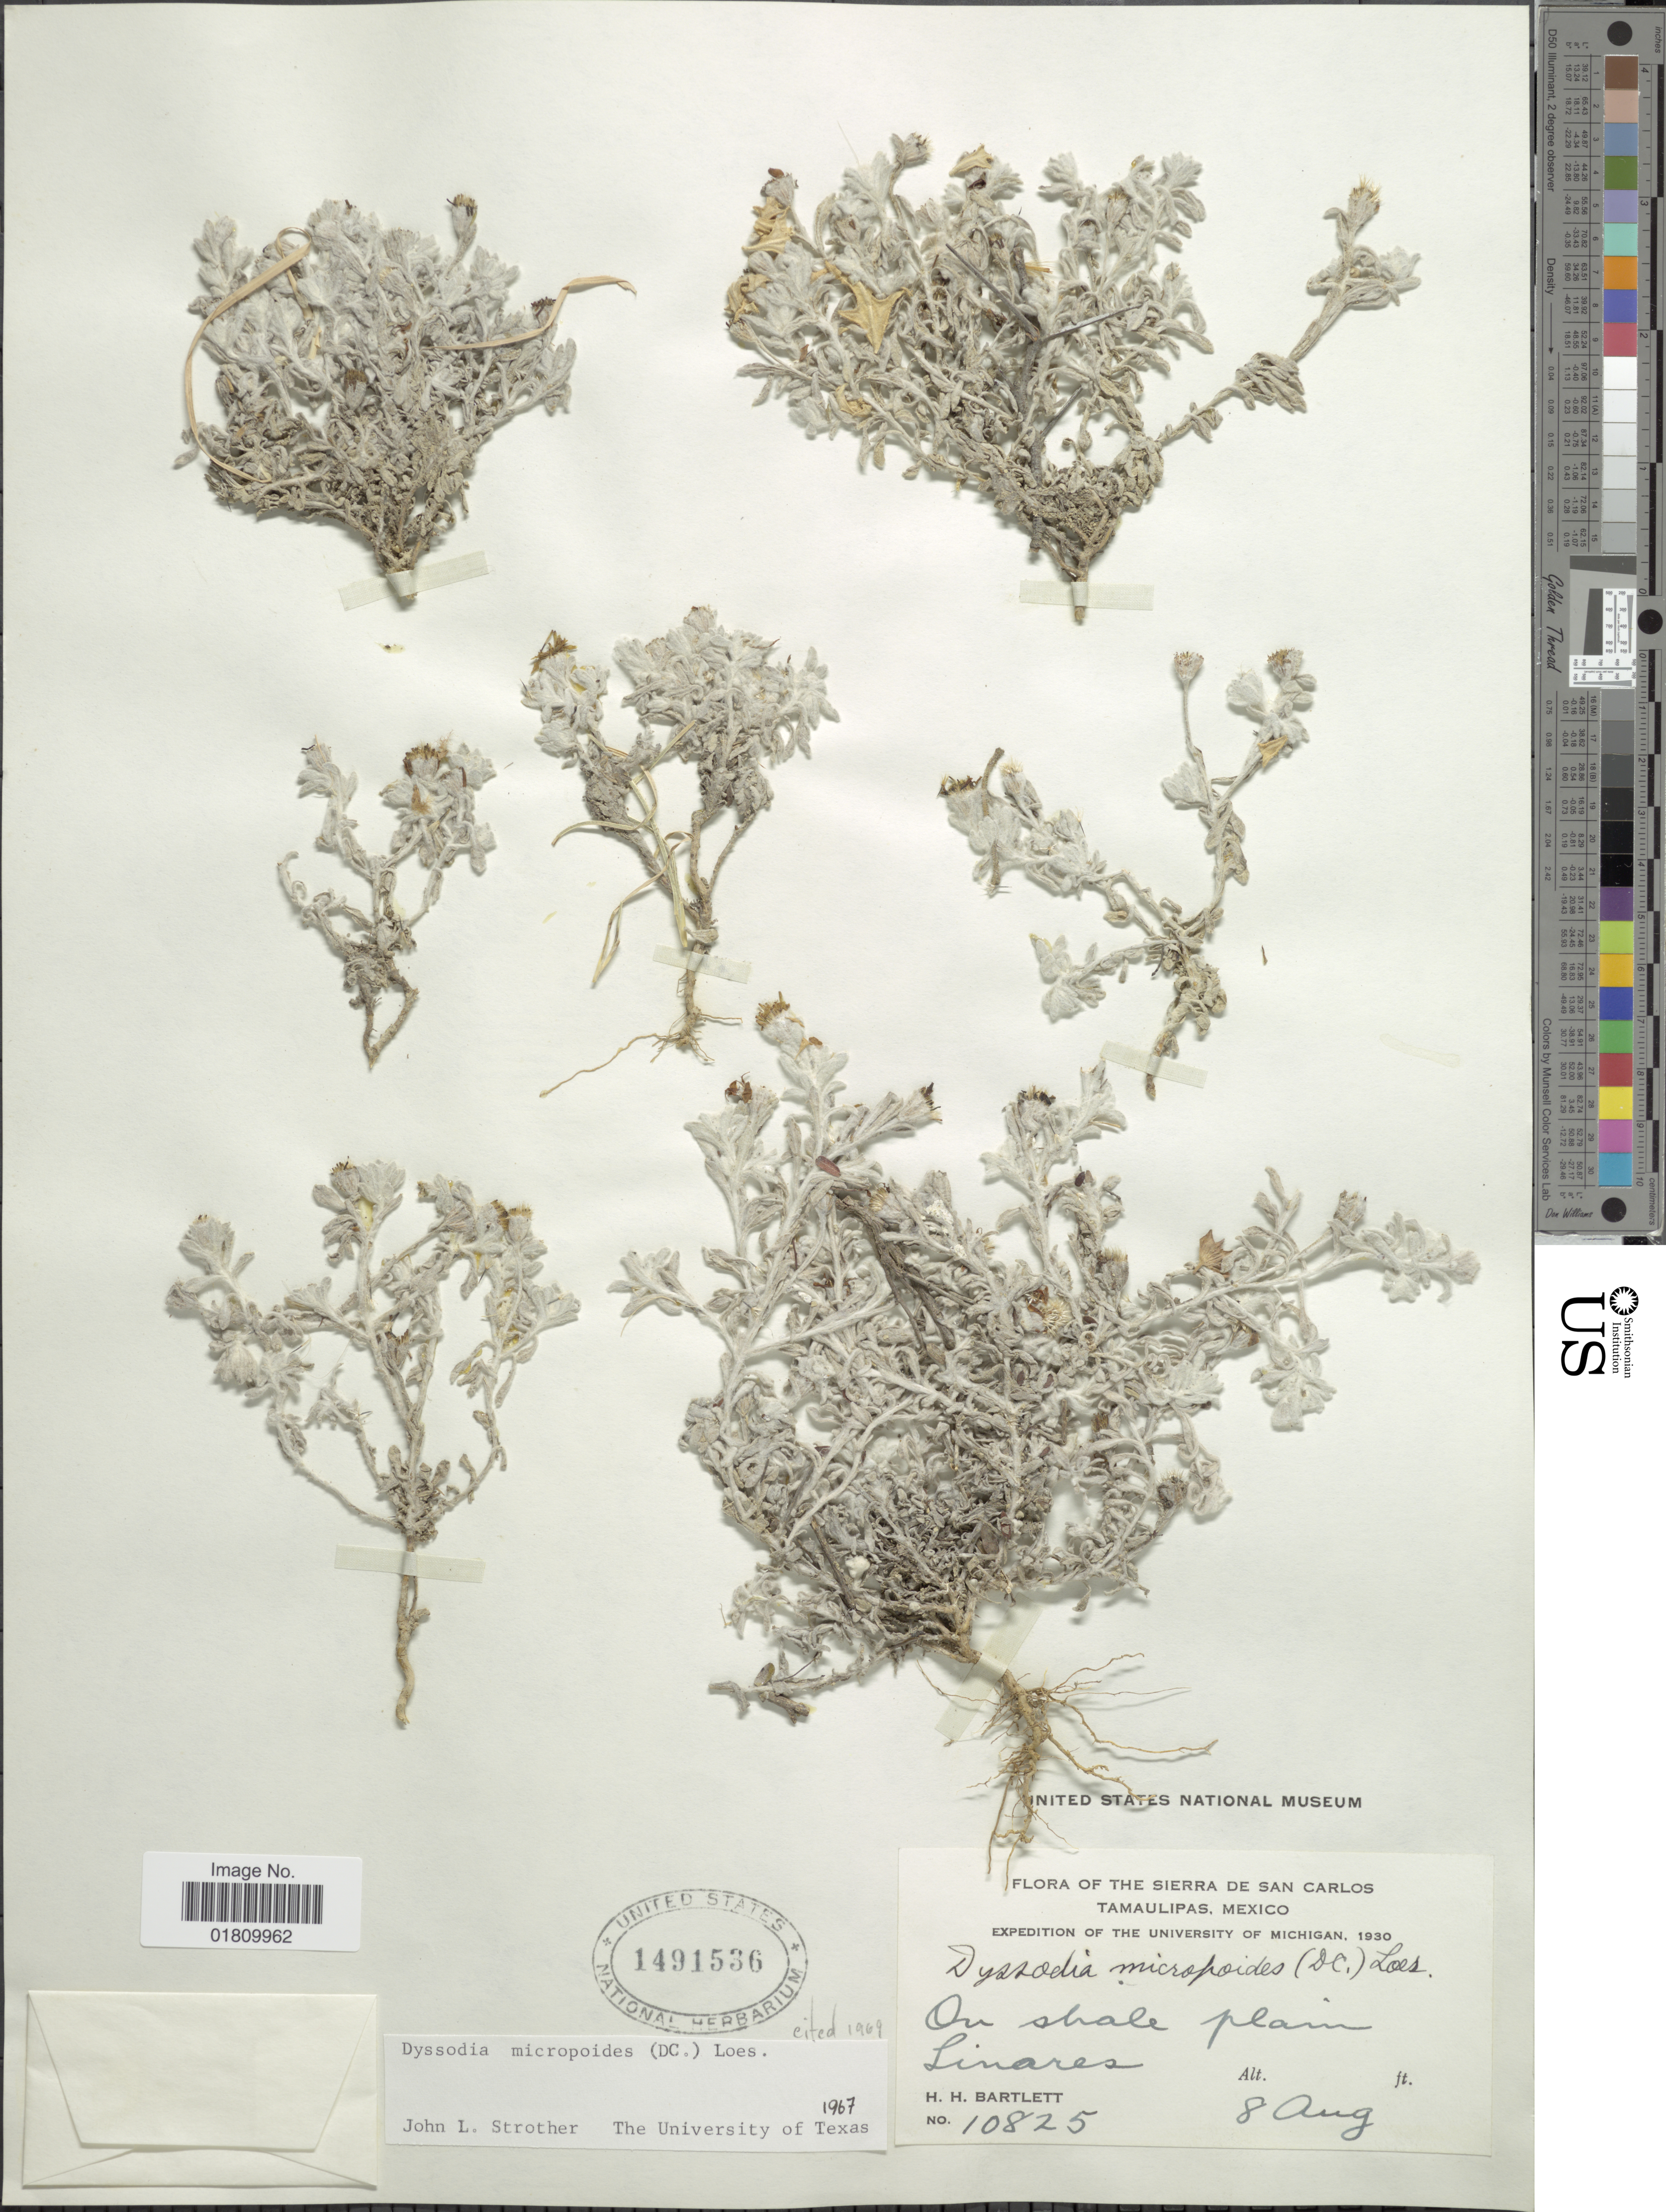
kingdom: Plantae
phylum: Tracheophyta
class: Magnoliopsida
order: Asterales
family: Asteraceae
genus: Thymophylla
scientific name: Thymophylla micropoides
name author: (DC.) Strother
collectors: H. H. Bartlett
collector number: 10825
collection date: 1930-08-08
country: Mexico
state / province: Tamaulipas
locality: Sierra de San Carlos on shale plain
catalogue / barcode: US 1491536